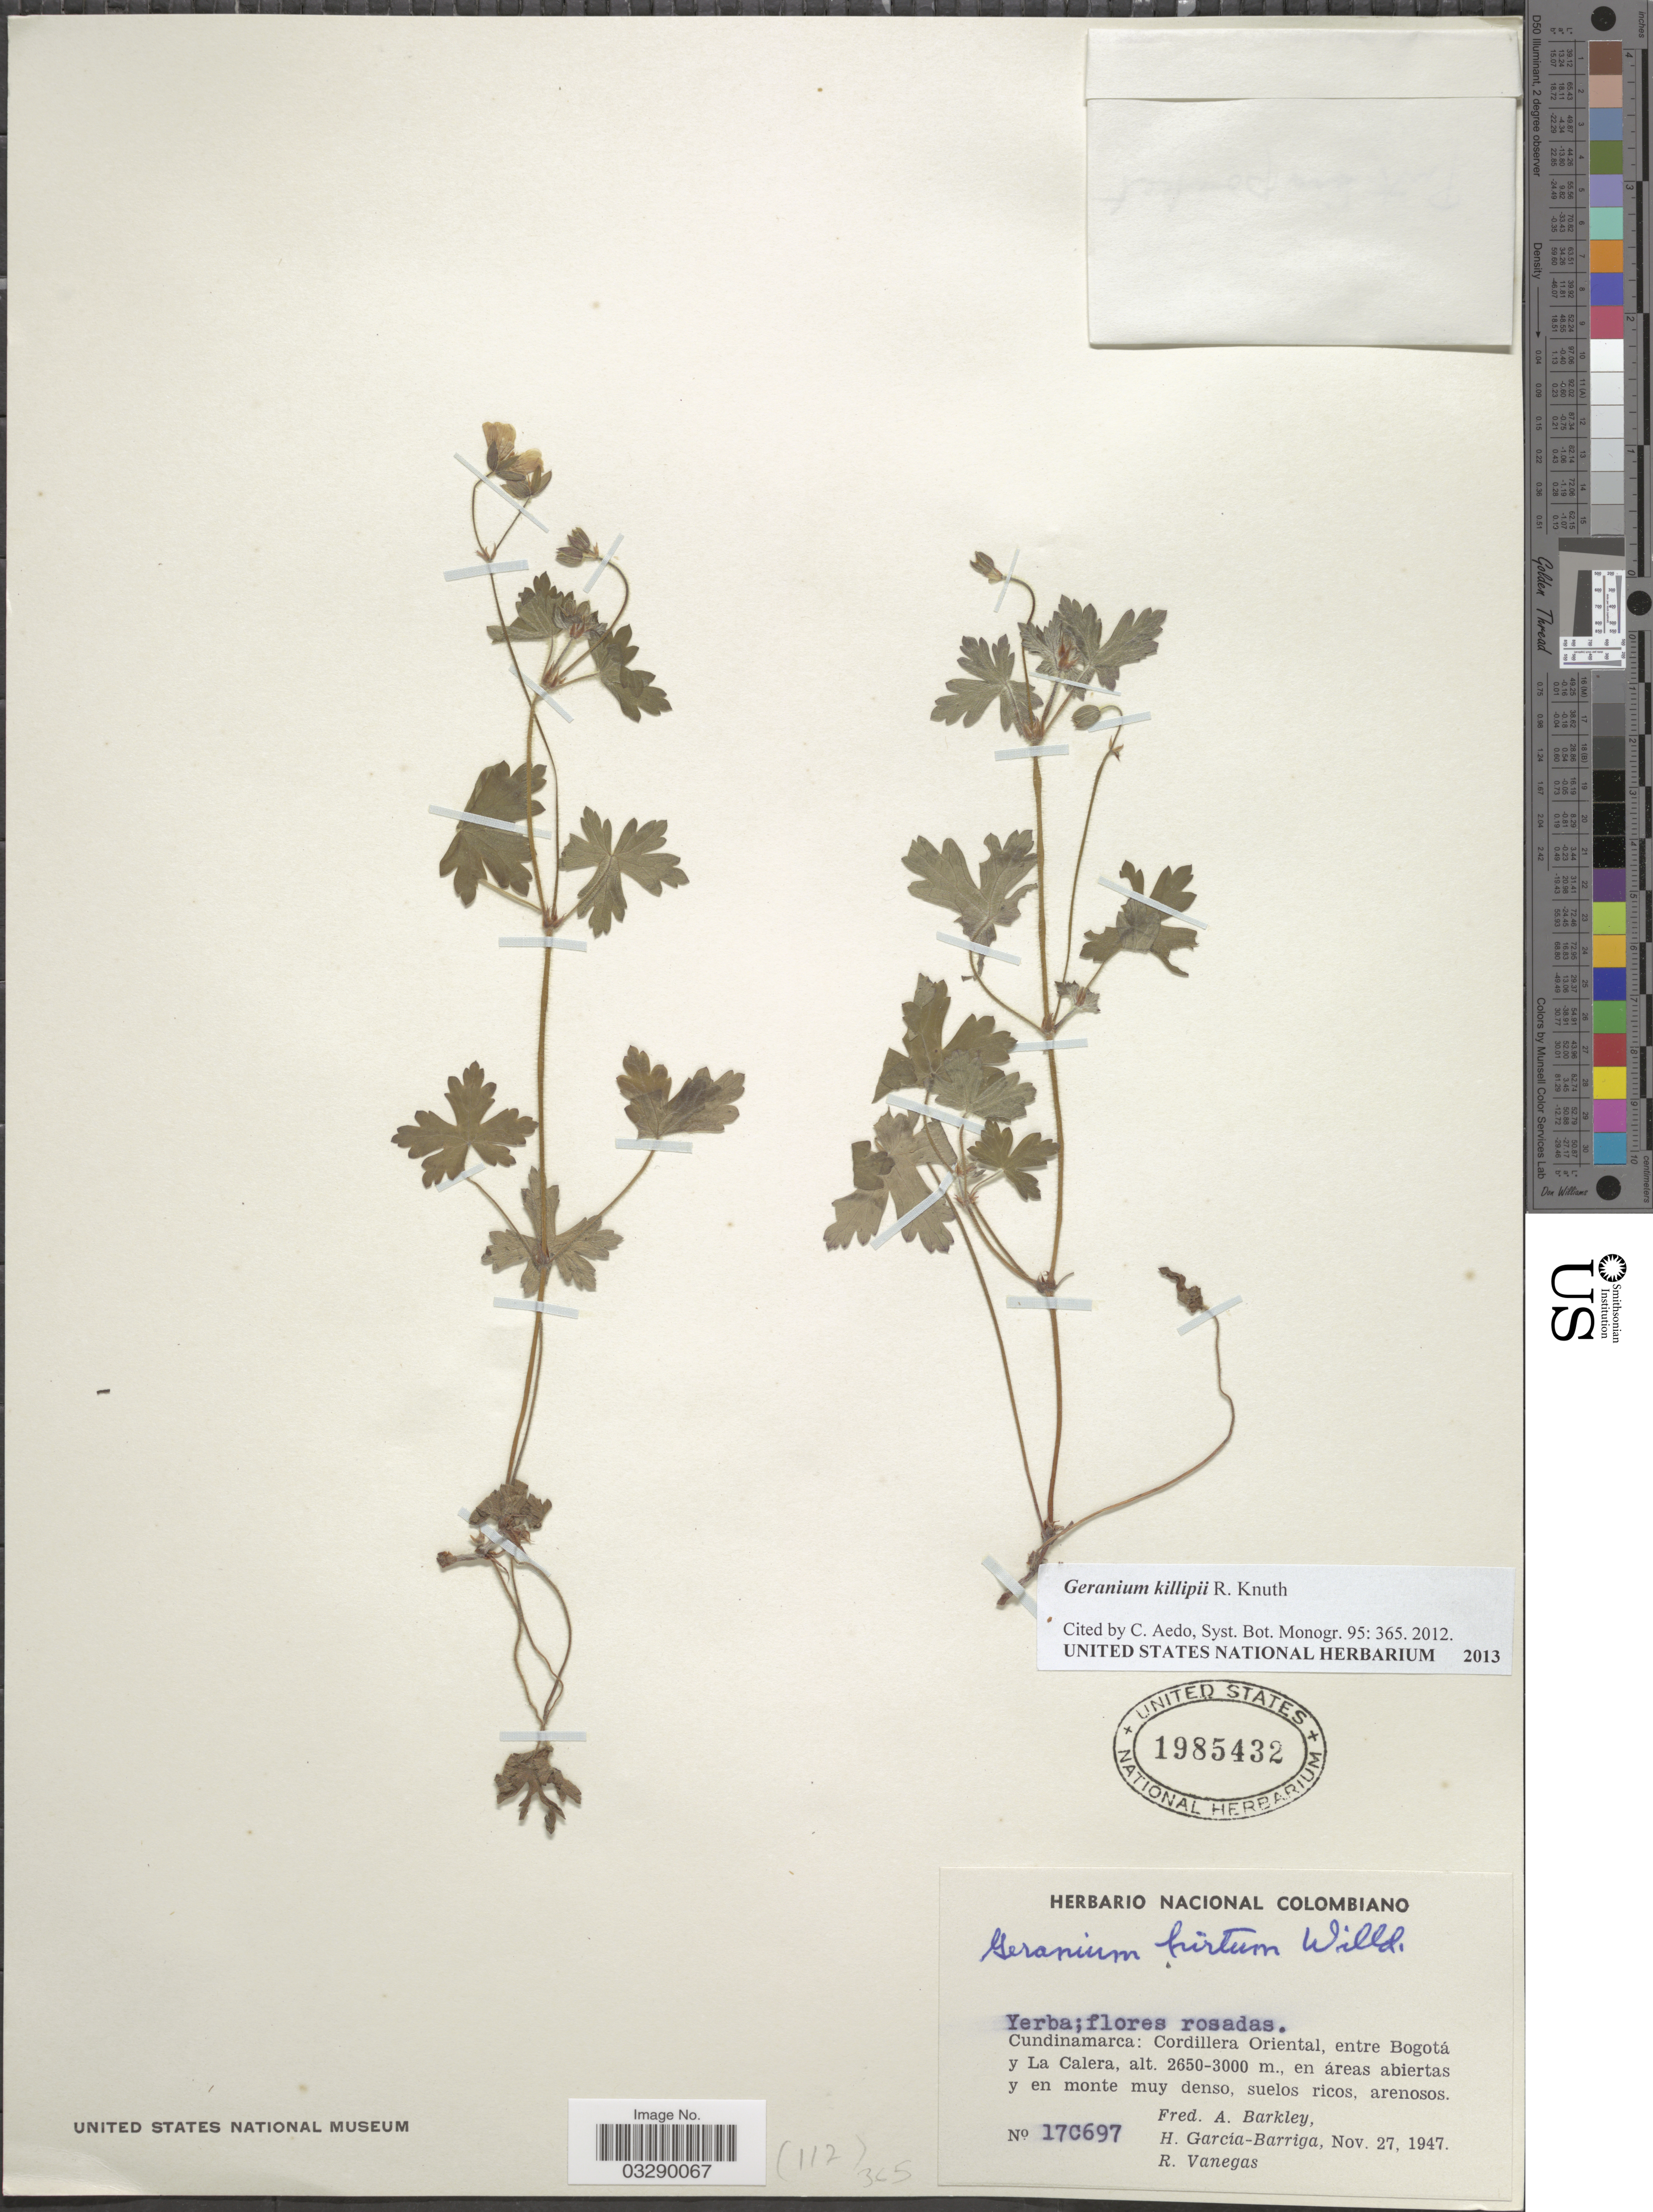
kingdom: Plantae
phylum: Tracheophyta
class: Magnoliopsida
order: Geraniales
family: Geraniaceae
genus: Geranium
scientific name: Geranium killipii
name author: R. Knuth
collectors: F. A. Barkley, H. García Barriga & R. Vanegas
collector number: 17C697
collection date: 1947-11-27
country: Colombia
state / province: Cundinamarca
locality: Cordillera Oriental, entre Bogotá y La Calera.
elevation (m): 2650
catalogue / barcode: US 1985432